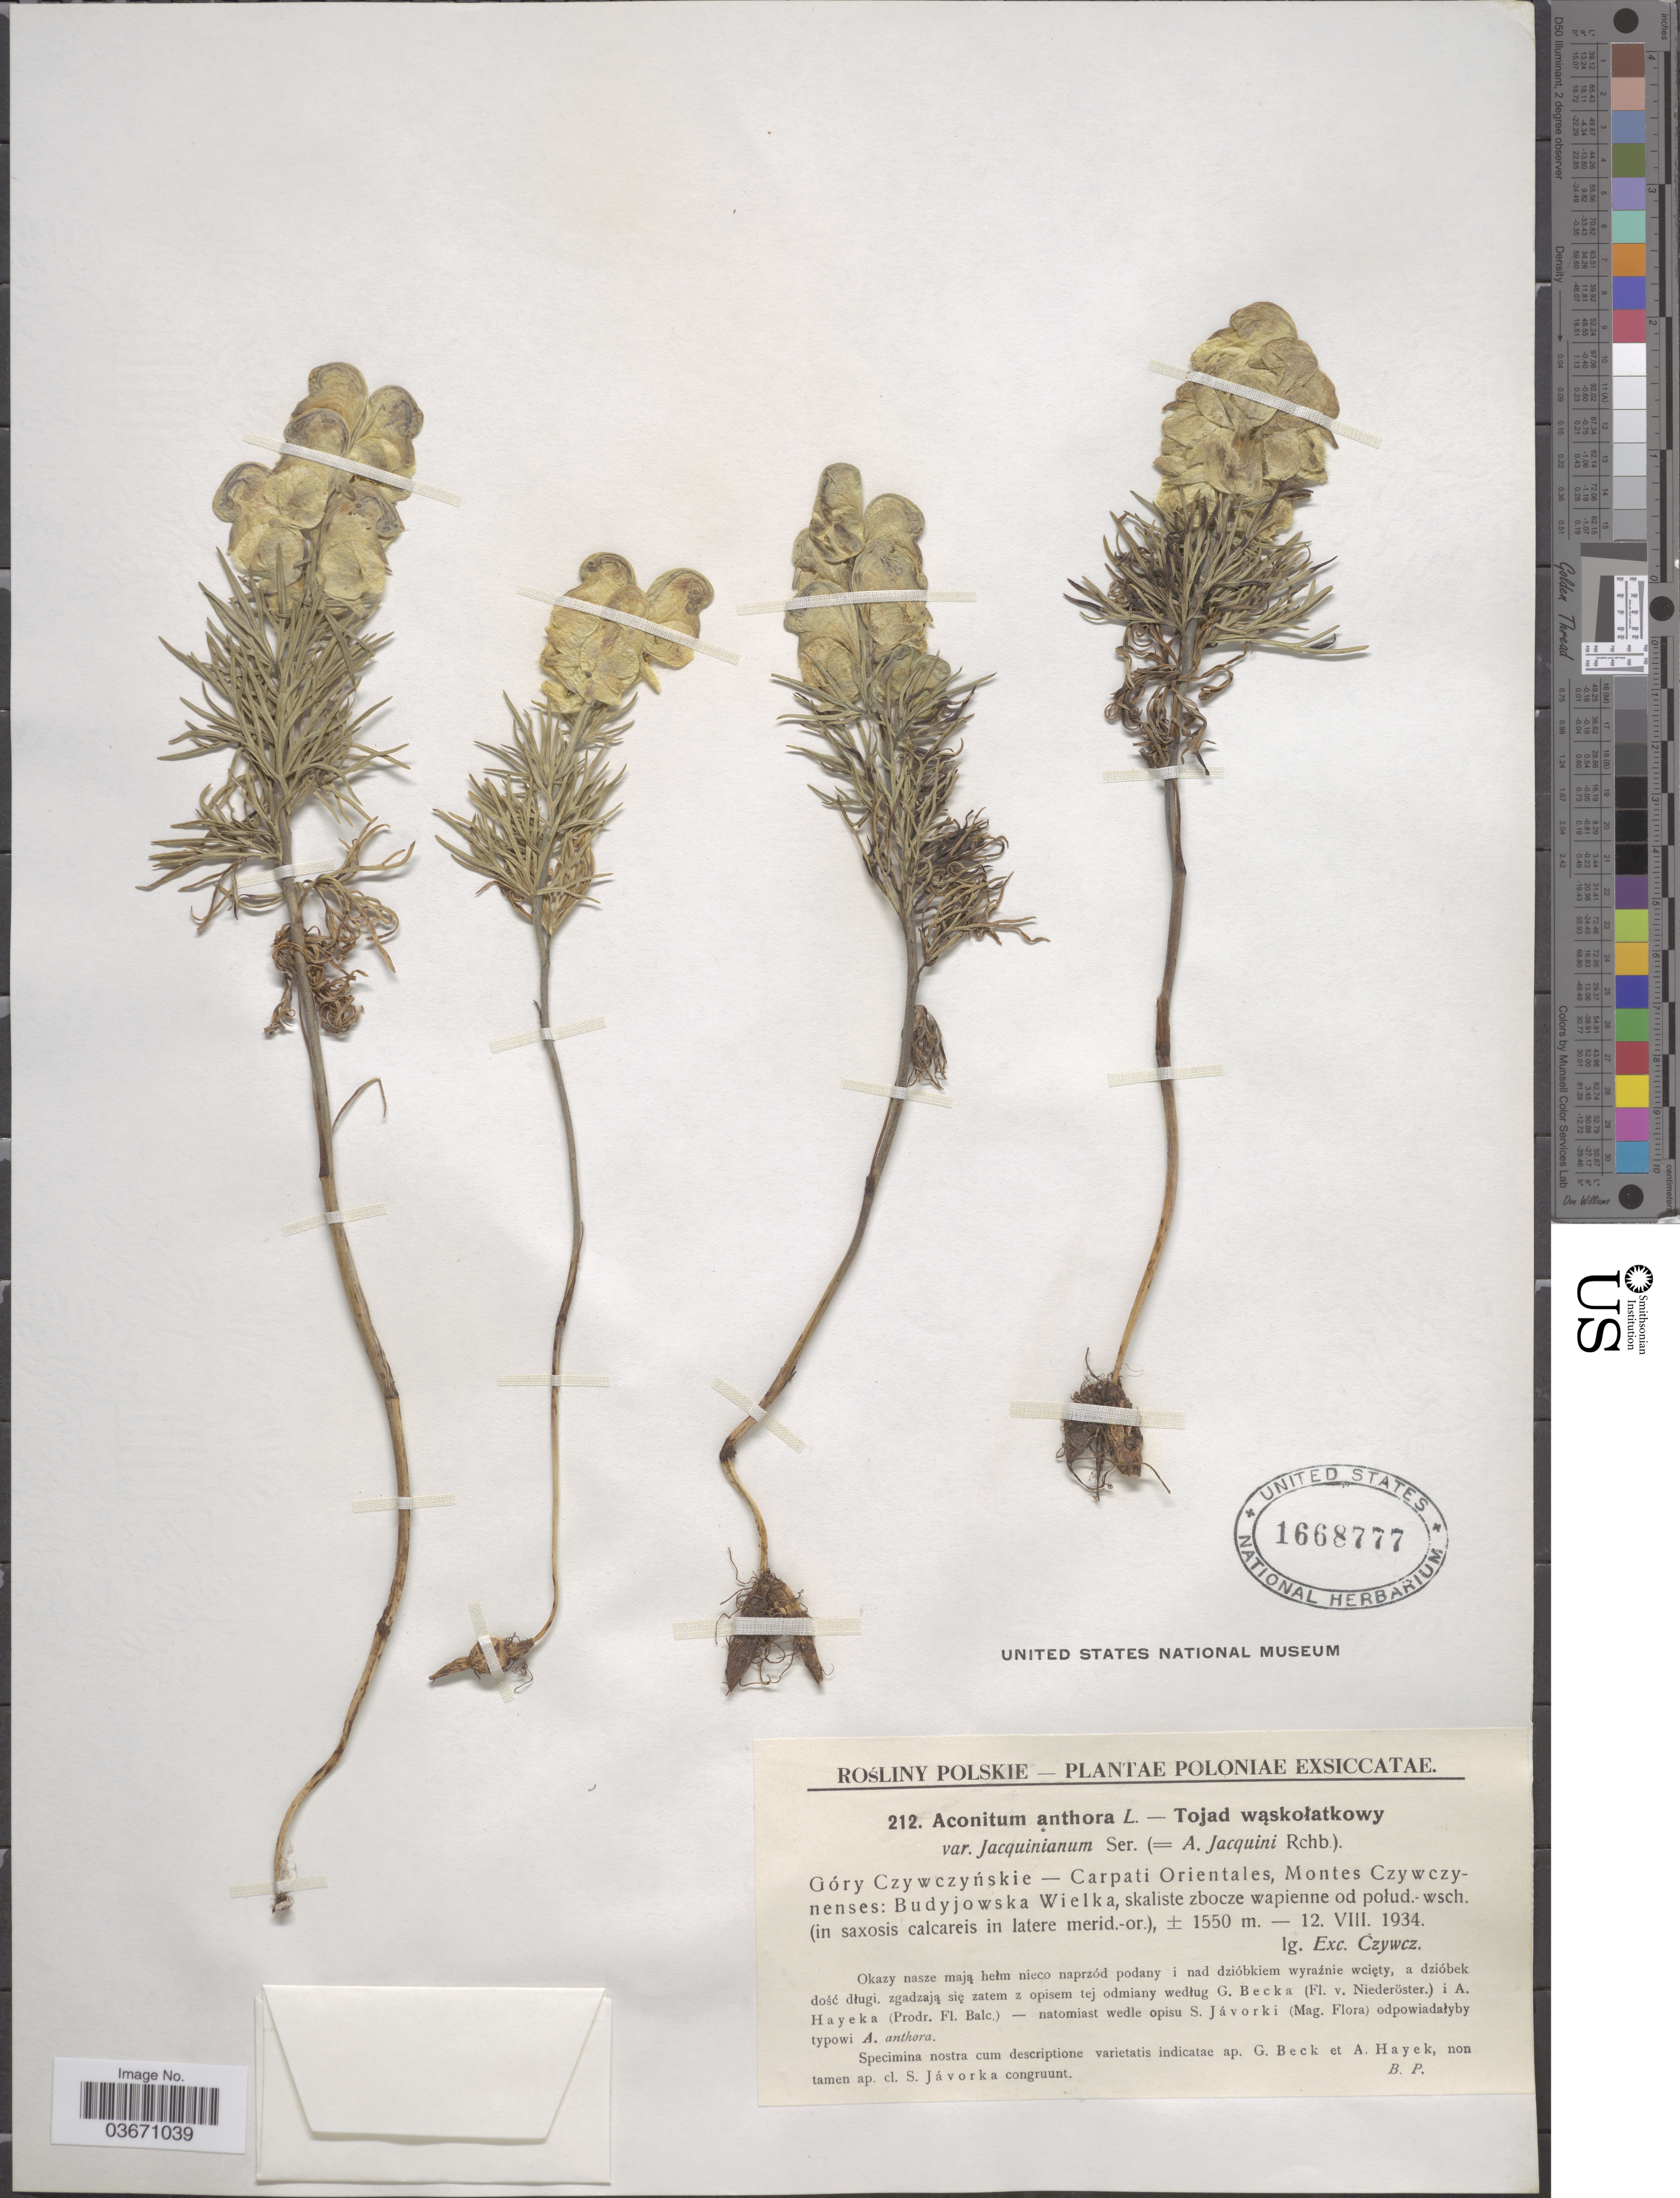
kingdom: Plantae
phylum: Tracheophyta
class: Magnoliopsida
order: Ranunculales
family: Ranunculaceae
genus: Aconitum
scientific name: Aconitum anthora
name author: L.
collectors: Exc. Czywcz.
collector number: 212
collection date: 1934-08-12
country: Poland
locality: Poloniae. Góry Czywczyńskie - Carpati Orientales, Montes Czywczynenses: Budyjowska Wielka, skaliste zbocze wapienne od polud. - wsch.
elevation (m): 1550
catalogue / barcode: US 1668777